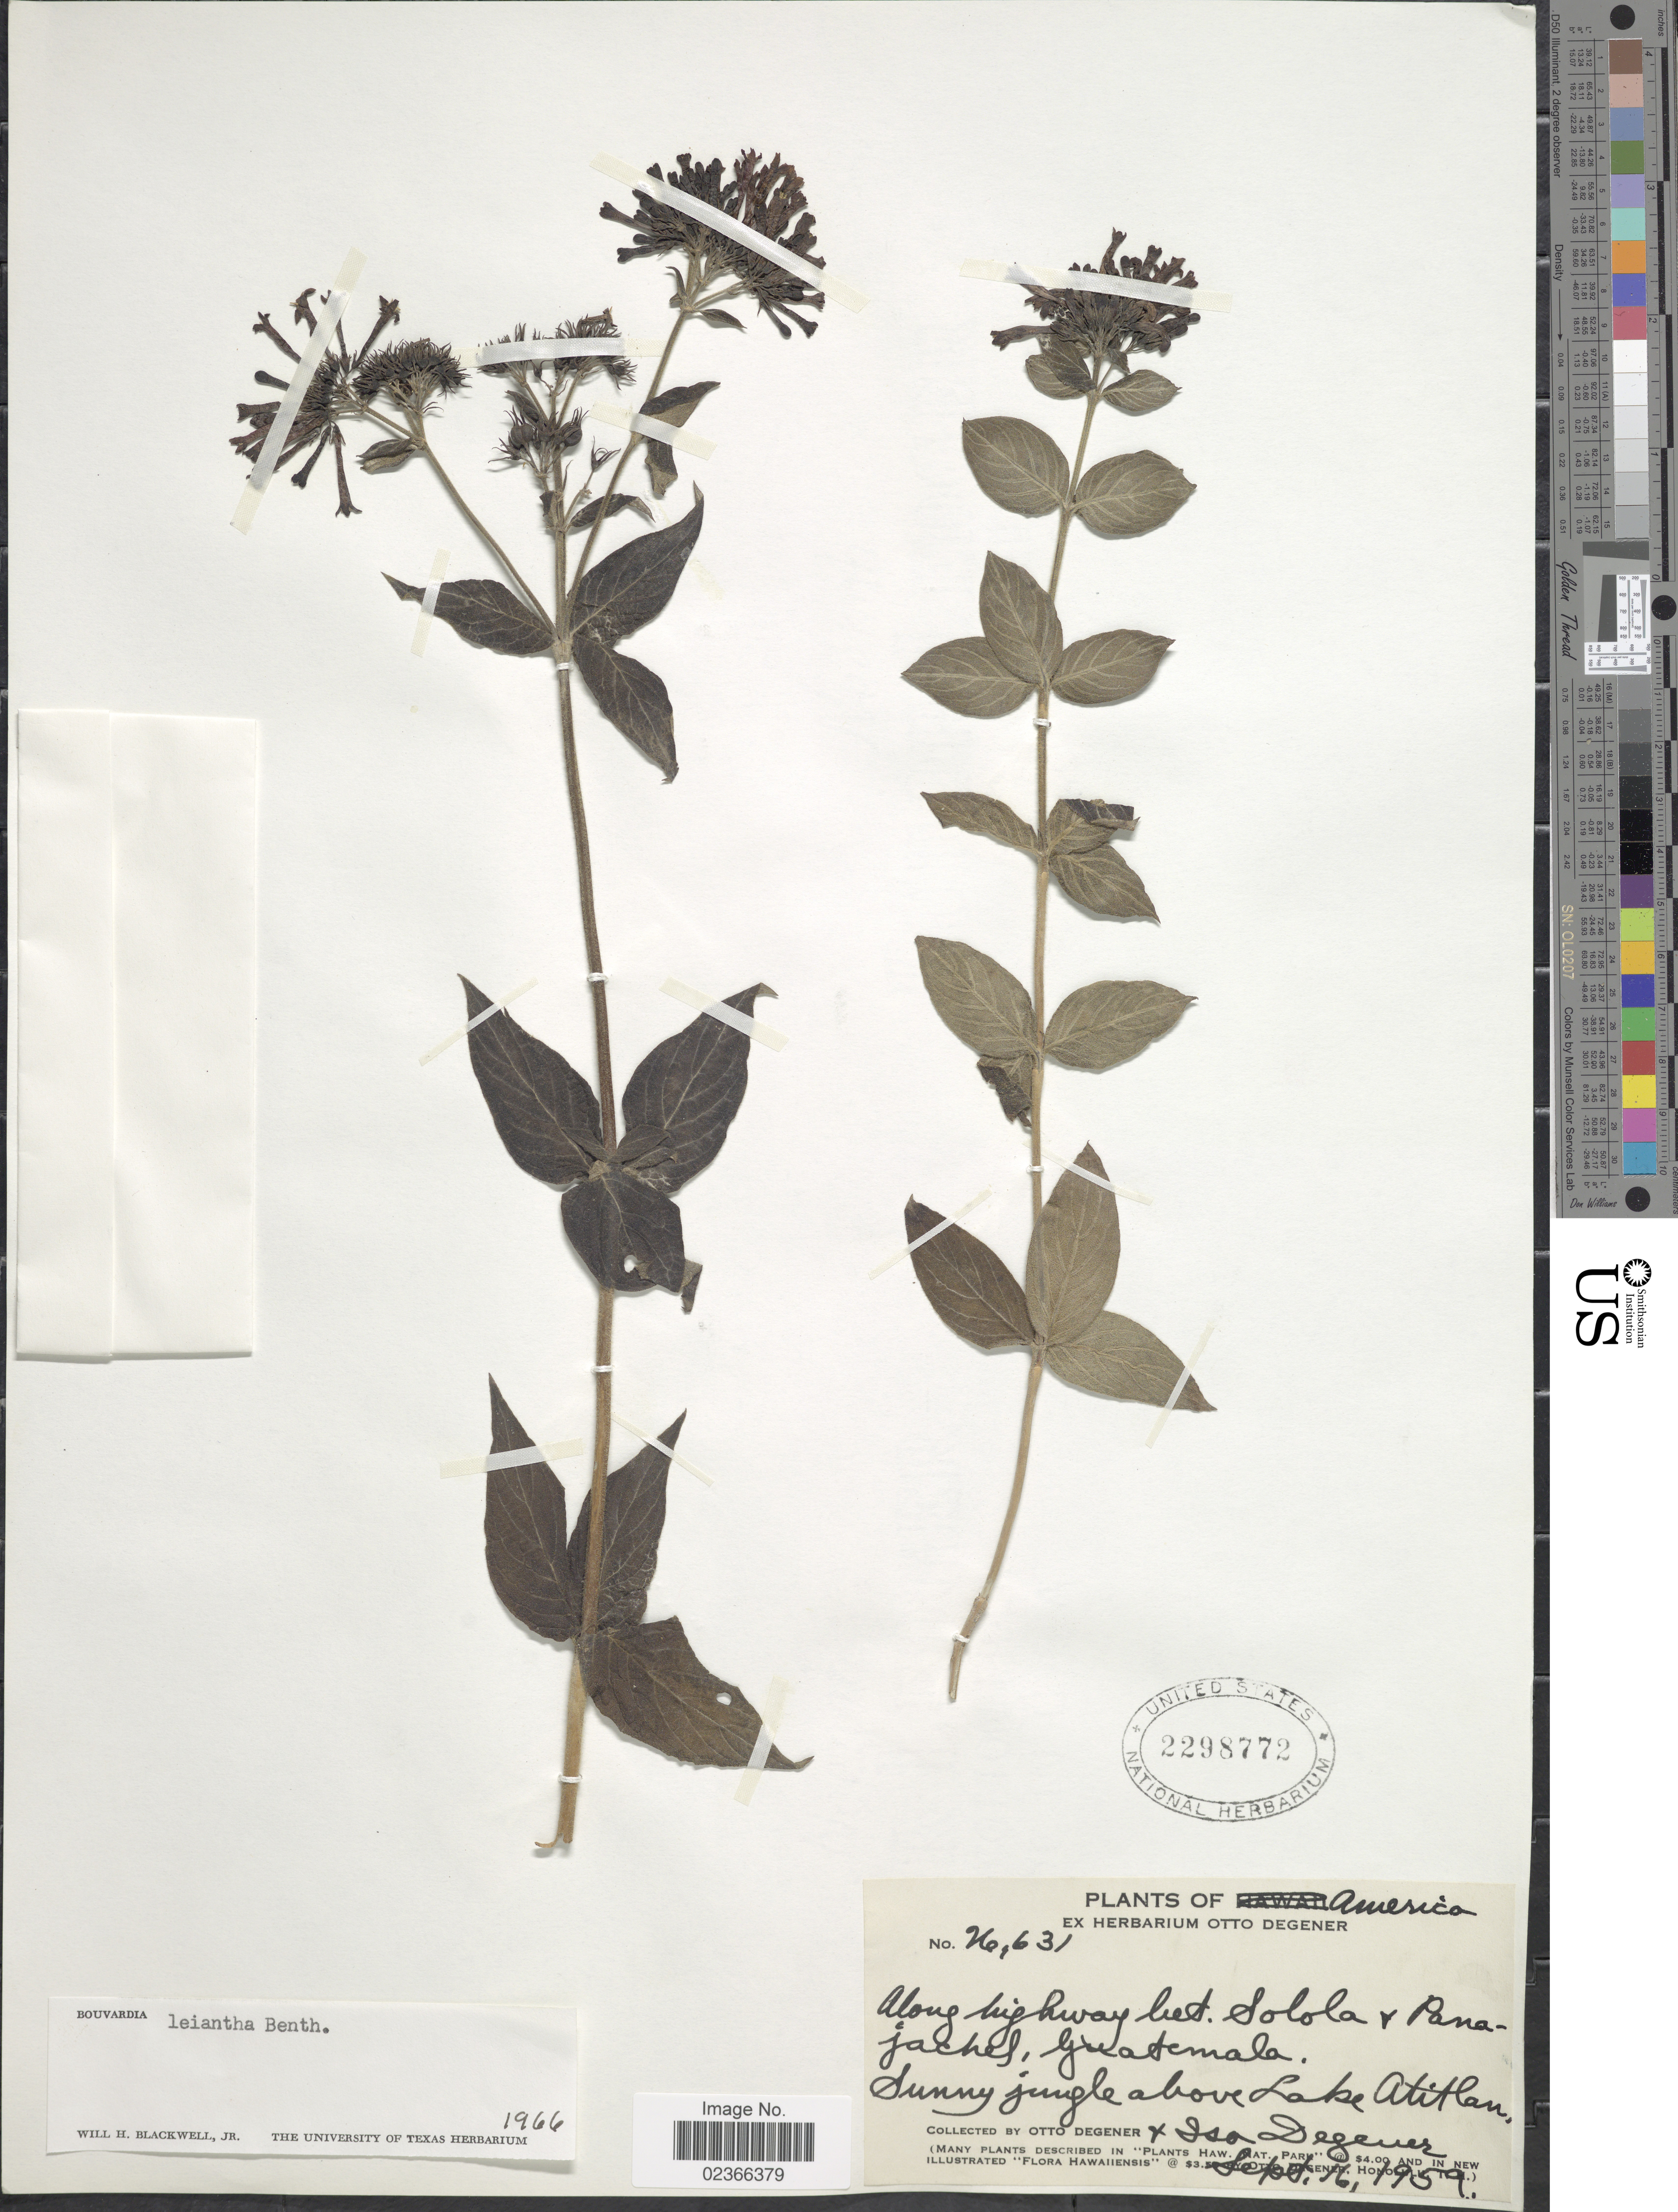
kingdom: Plantae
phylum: Tracheophyta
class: Magnoliopsida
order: Gentianales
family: Rubiaceae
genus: Bouvardia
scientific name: Bouvardia leiantha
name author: Benth.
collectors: O. Degener & I. Degener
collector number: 631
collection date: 1959-09-16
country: Guatemala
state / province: Sololá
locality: Along highway bet. Solola & Panajachel, Sunny jungle above Lake Atitlan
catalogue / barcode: US 2298772